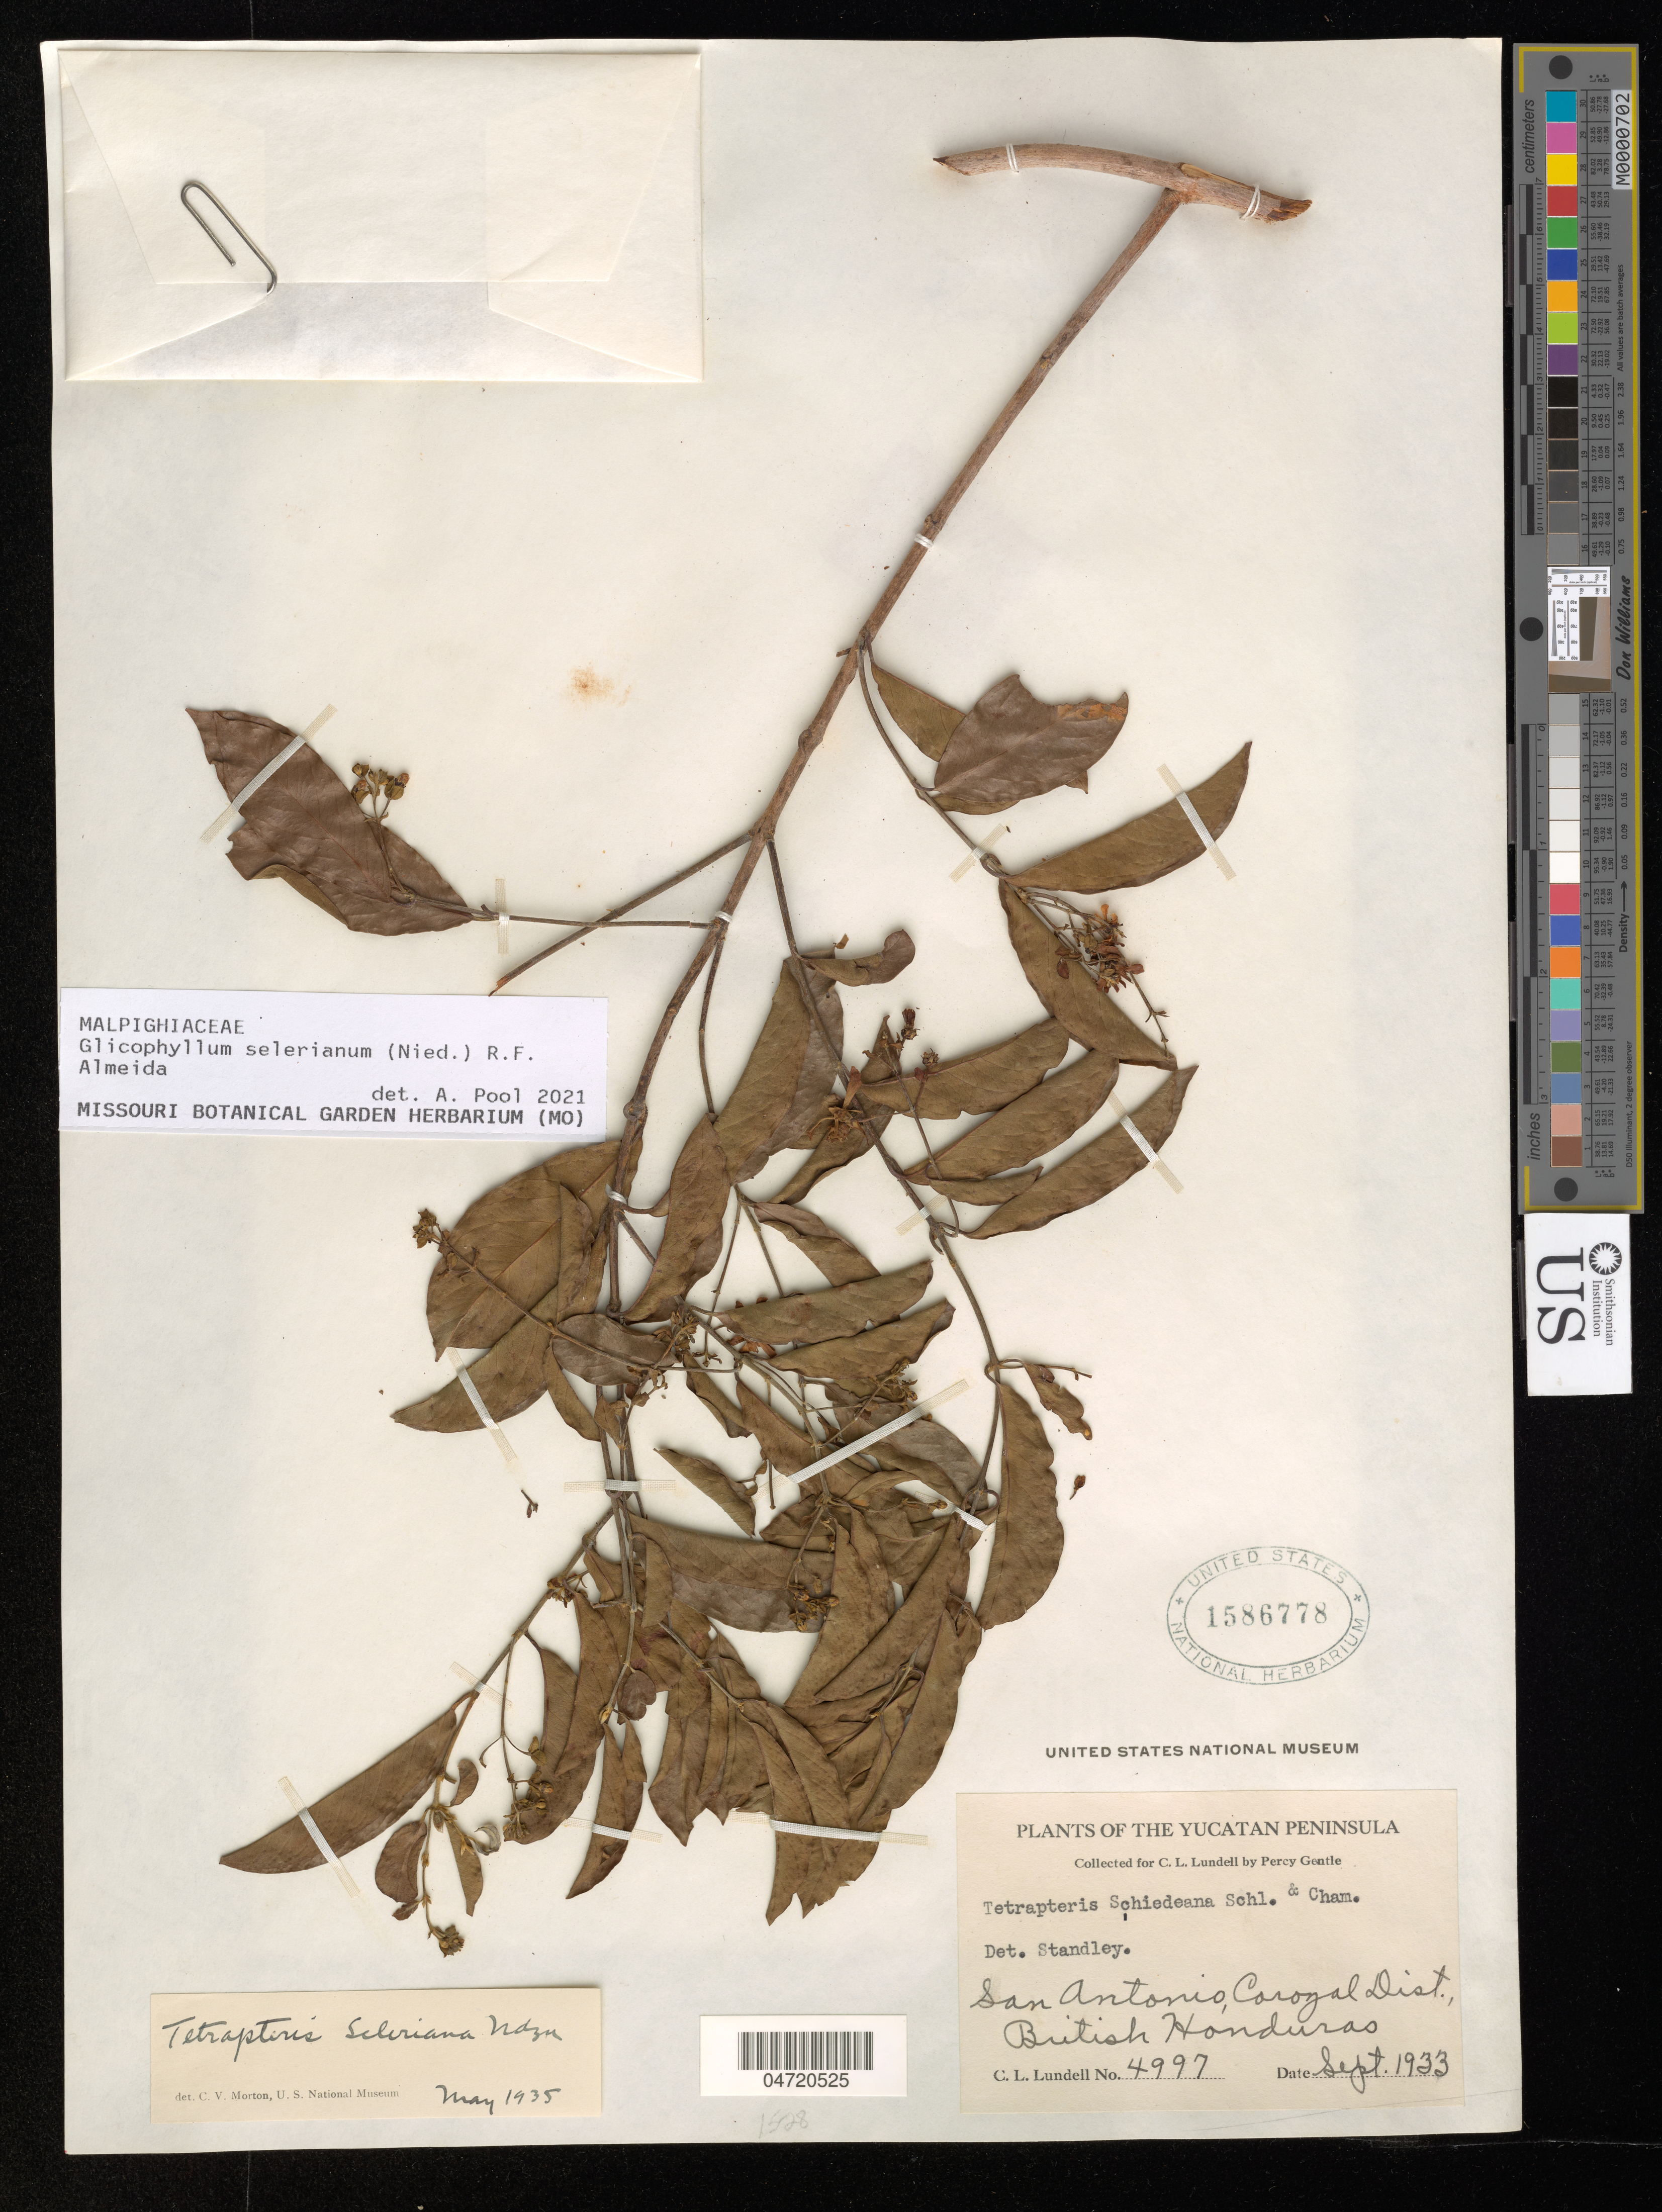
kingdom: Plantae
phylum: Tracheophyta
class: Magnoliopsida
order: Malpighiales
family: Malpighiaceae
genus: Glicophyllum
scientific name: Glicophyllum selerianum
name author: (Nied.) R.F. Almeida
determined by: Pool, A., (MO), Missouri Botanical Garden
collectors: C. L. Lundell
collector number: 4997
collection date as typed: Sep 1933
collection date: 1933-09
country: Belize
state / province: Corozal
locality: San Antonio, Corozal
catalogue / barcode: US 1586778